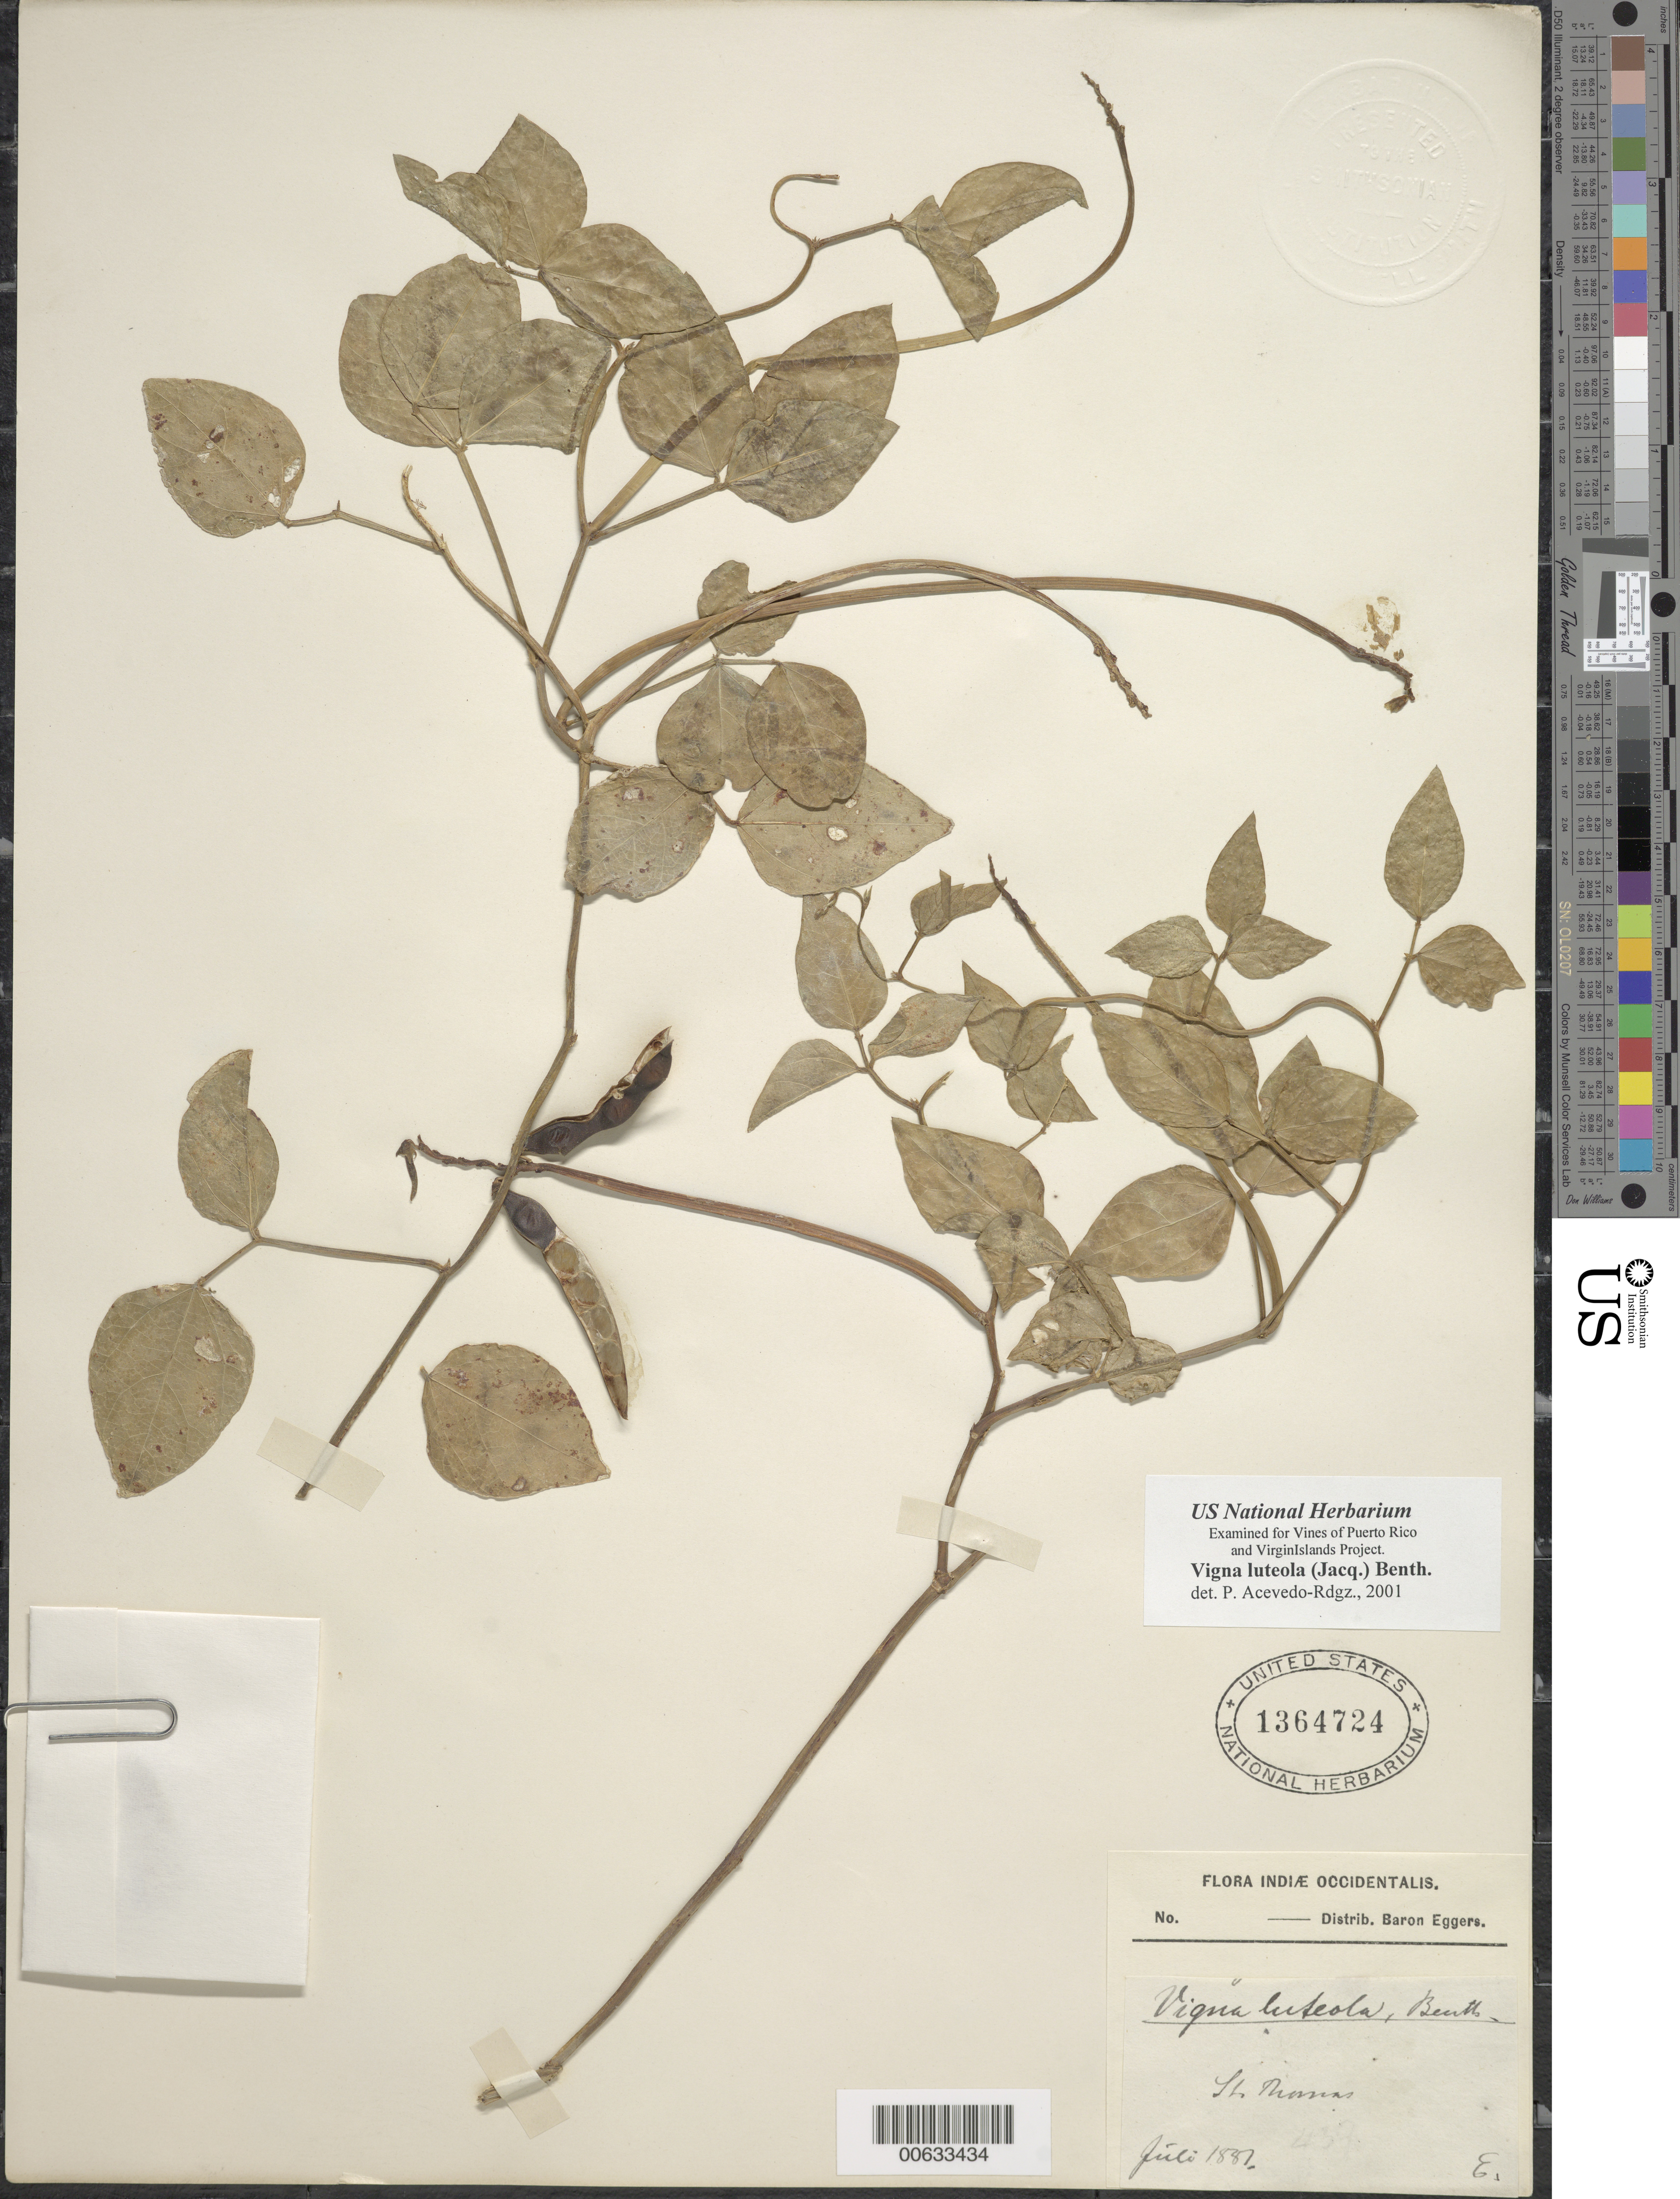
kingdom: Plantae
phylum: Tracheophyta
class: Magnoliopsida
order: Fabales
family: Fabaceae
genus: Vigna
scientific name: Vigna luteola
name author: (Jacq.) Benth.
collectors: H. F. A. von Eggers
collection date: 1881-07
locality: Indiae Occidentalis. St. Thomas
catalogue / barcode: US 1364724